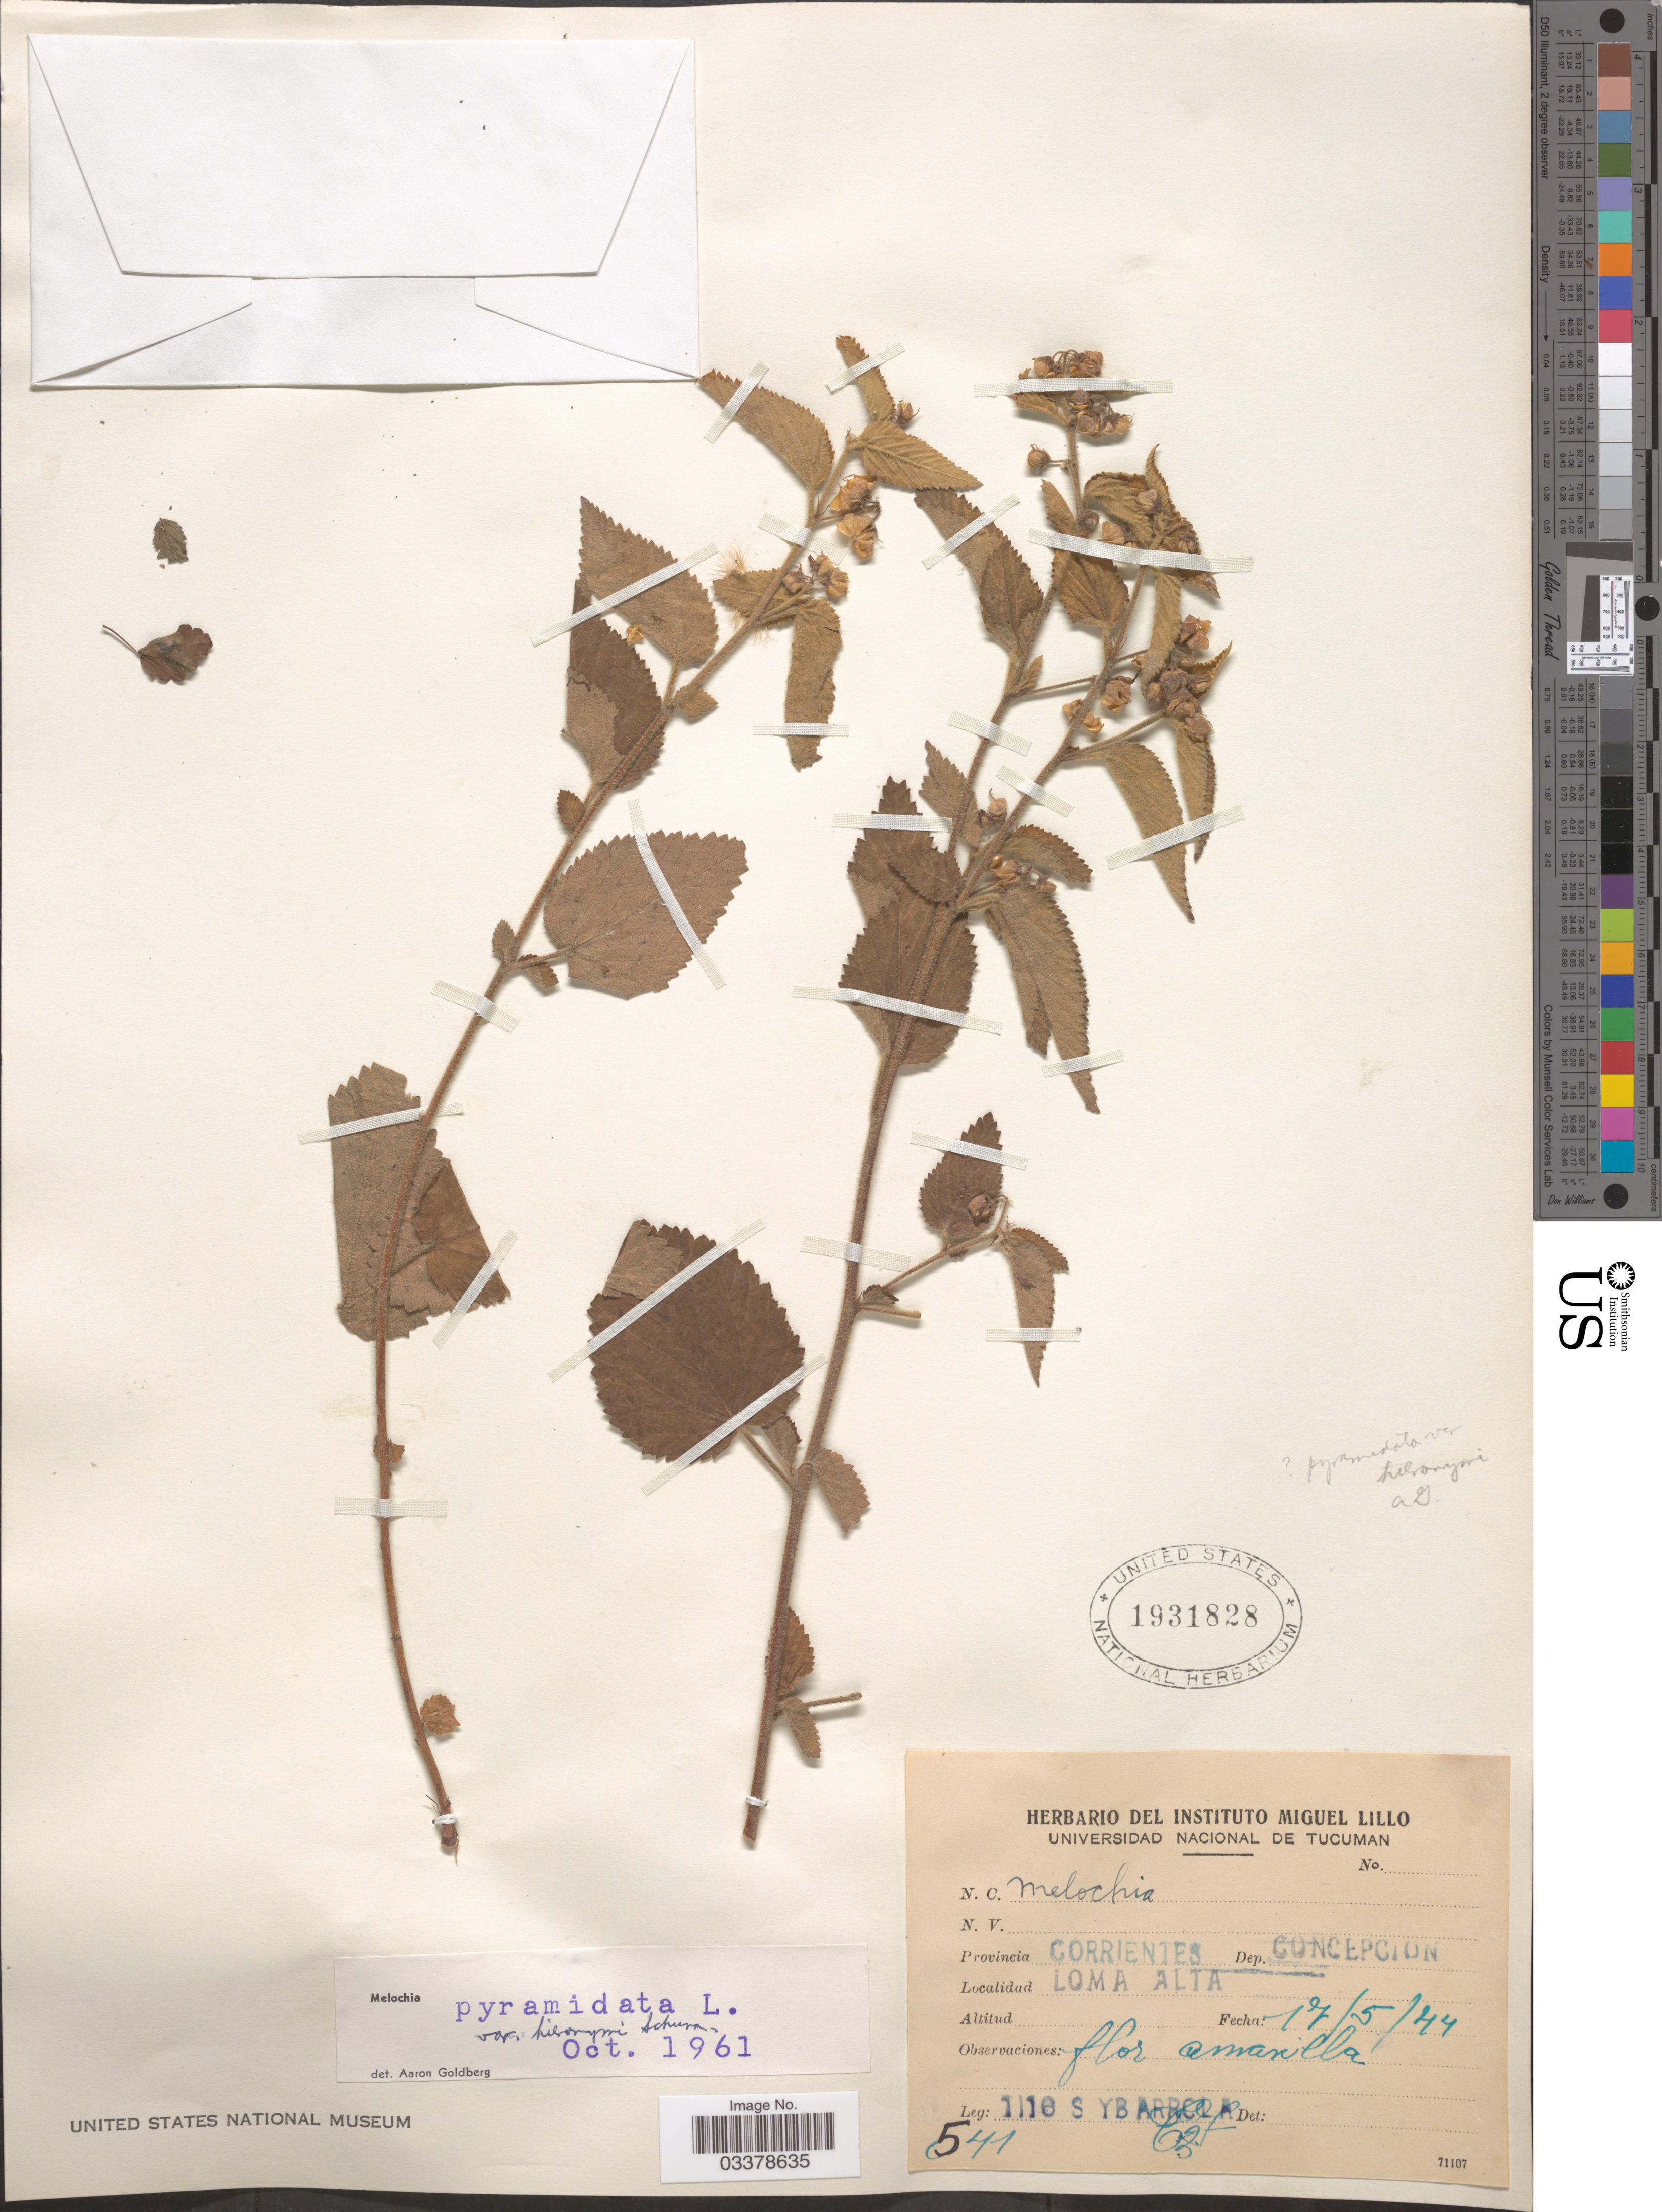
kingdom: Plantae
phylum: Tracheophyta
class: Magnoliopsida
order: Malvales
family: Malvaceae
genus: Melochia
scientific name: Melochia pyramidata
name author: L.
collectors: T. Ybarrcia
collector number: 541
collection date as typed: Transcribed d/m/y: 17/5/44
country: Argentina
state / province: Corrientes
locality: Dep. Concepcion. Loma Alta.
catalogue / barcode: US 1931828